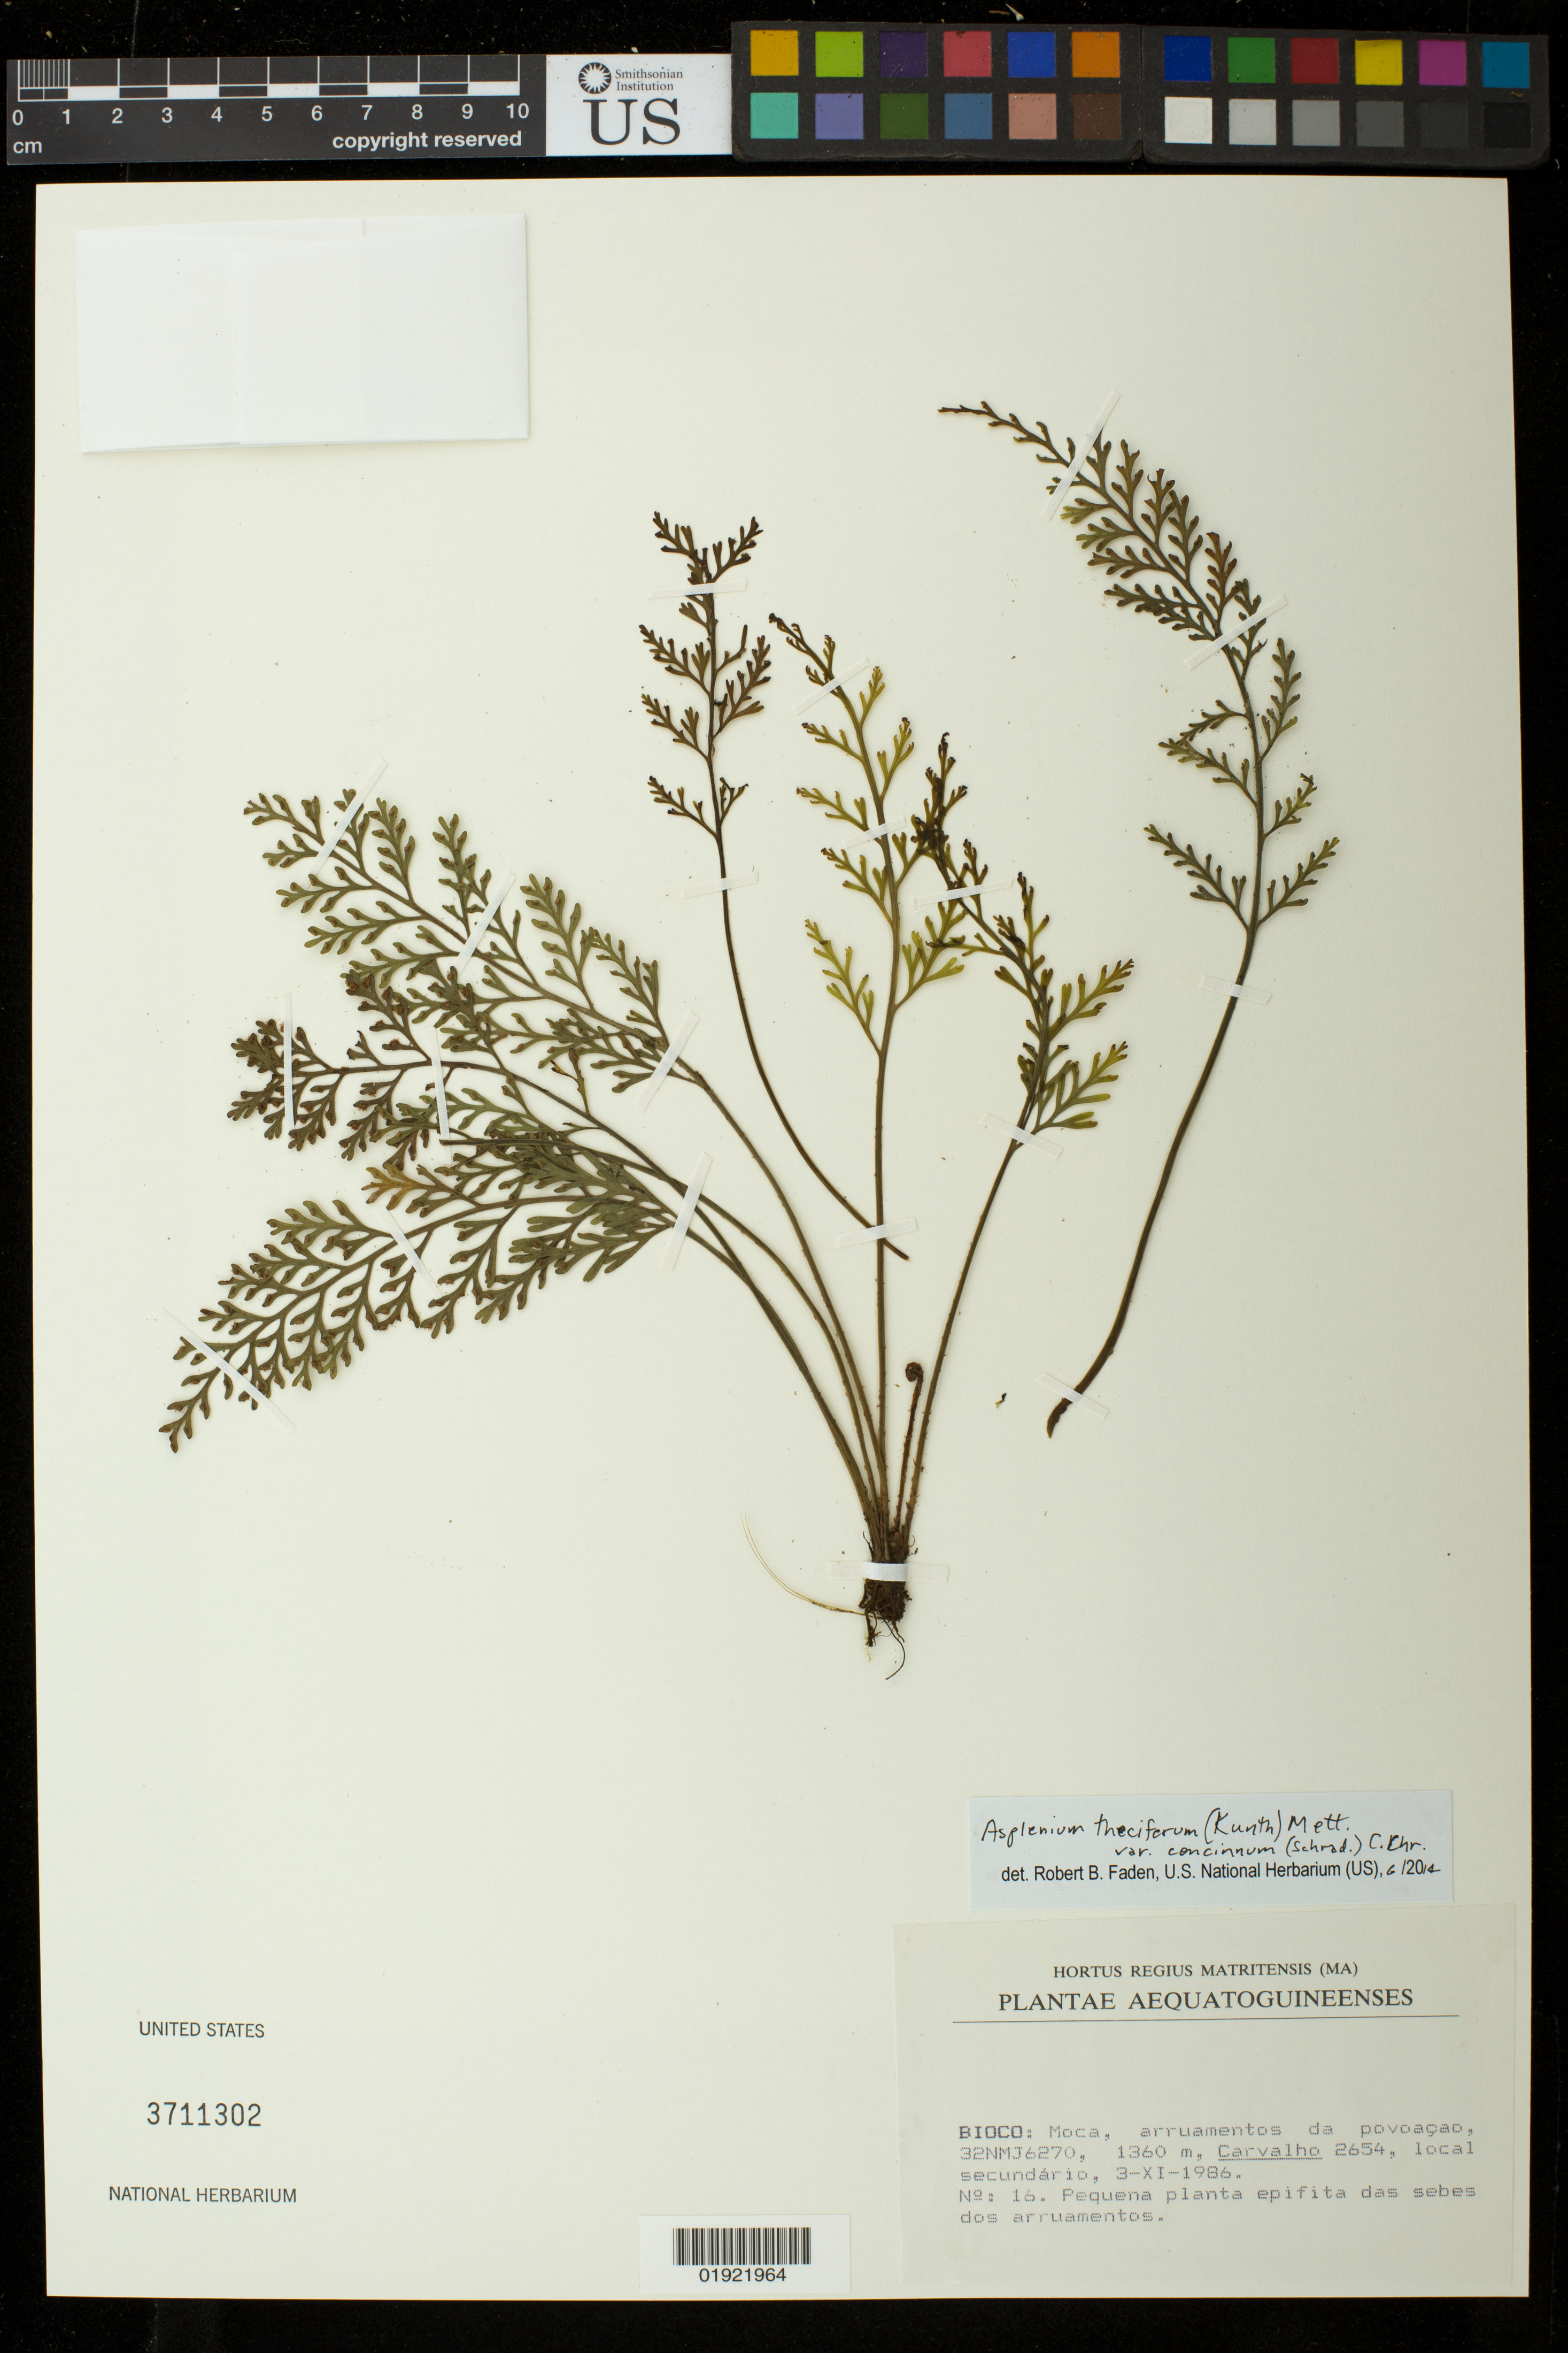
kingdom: Plantae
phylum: Tracheophyta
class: Polypodiopsida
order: Polypodiales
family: Aspleniaceae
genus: Asplenium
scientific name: Asplenium theciferum var. concinnum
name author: (Schrad.) Schelpe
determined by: Faden, Robert B., (US), Smithsonian Institution - National Museum of Natural History (UNITED STATES)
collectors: Carvalho, --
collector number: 2654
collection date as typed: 3-XI-1986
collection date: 1986-11-03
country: Equatorial Guinea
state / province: Bioko Norte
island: Bioko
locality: Moca, arruamentos da povoacao, 32NMJ6270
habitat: local secundario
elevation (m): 1360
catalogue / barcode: US 3711302